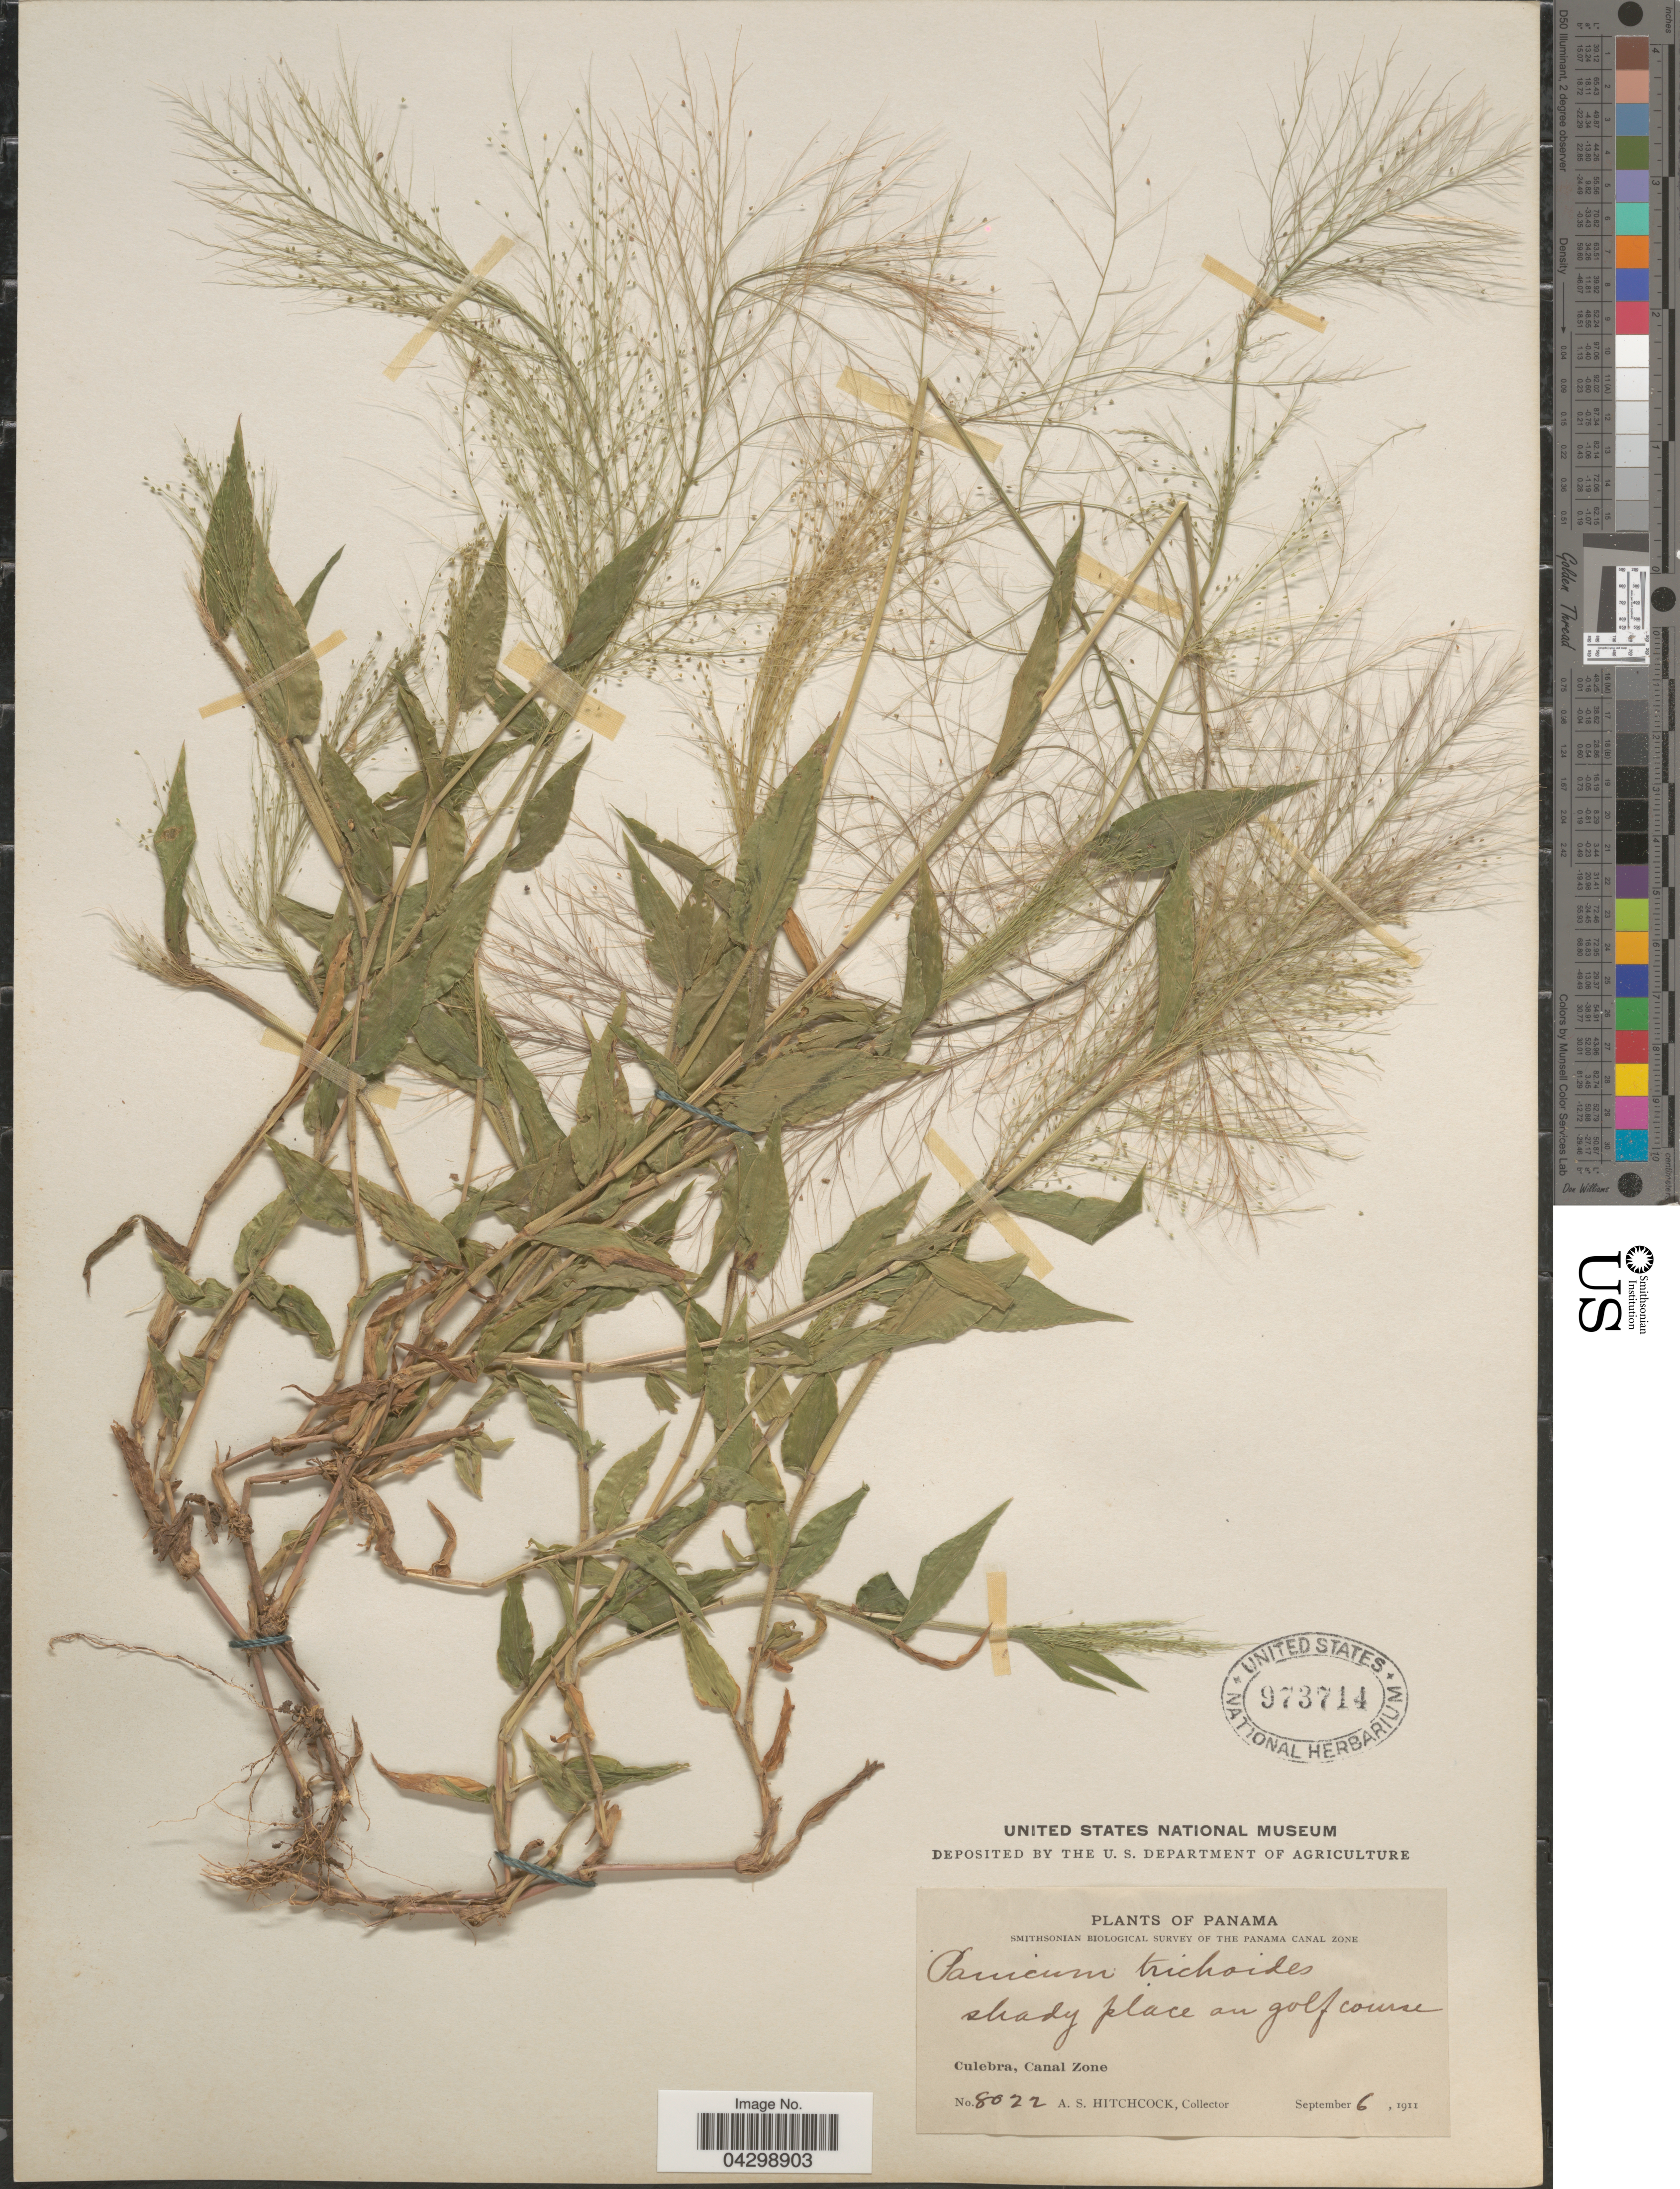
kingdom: Plantae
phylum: Tracheophyta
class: Liliopsida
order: Poales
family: Poaceae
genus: Panicum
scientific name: Panicum trichoides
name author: Sw.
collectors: A. S. Hitchcock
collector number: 8022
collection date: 1911-09-06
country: Panama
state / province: Colón / Panamá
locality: Smithsonian Biological Survey of the Panama Canal Zone. Shady place on golf course. Culebra, Canal Zone.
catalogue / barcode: US 973714